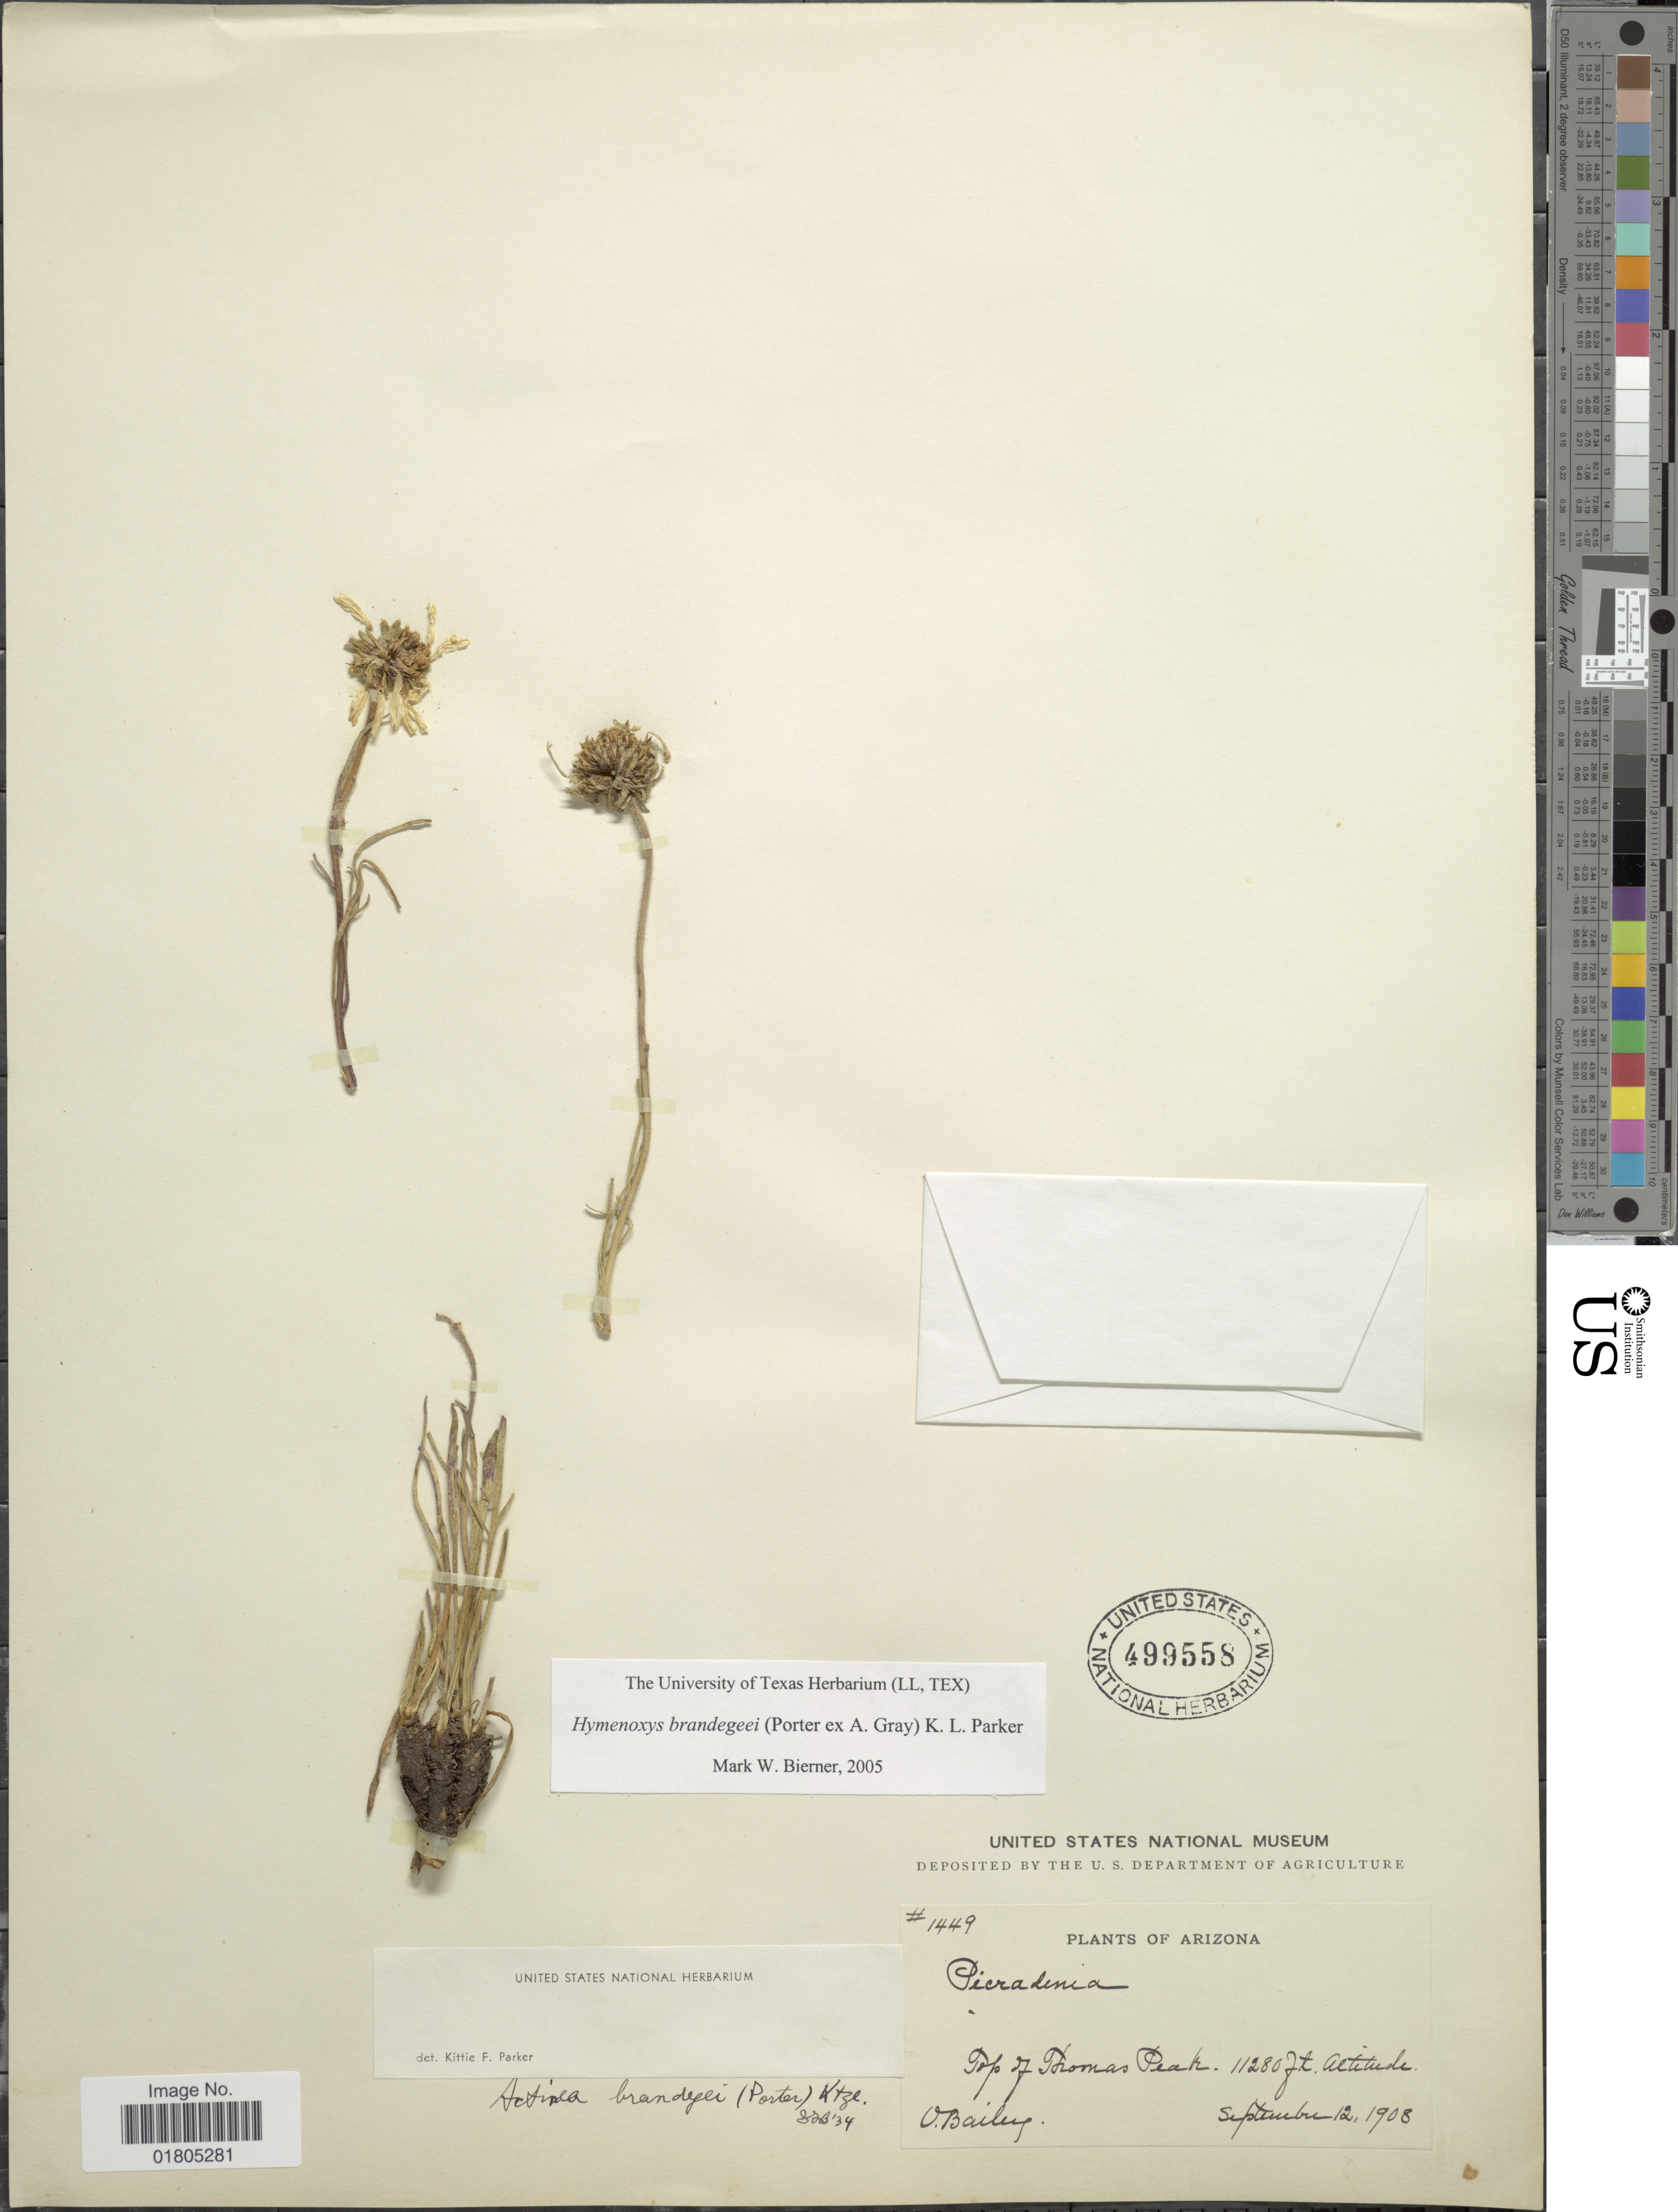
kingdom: Plantae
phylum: Tracheophyta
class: Magnoliopsida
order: Asterales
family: Asteraceae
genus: Actinea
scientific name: Actinea brandegeei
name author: (Porter ex A. Gray) Kuntze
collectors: V. O. Bailey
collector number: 1449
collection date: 1908-09-12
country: United States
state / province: Arizona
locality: Top of Thomas Peak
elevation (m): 3438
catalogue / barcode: US 499558